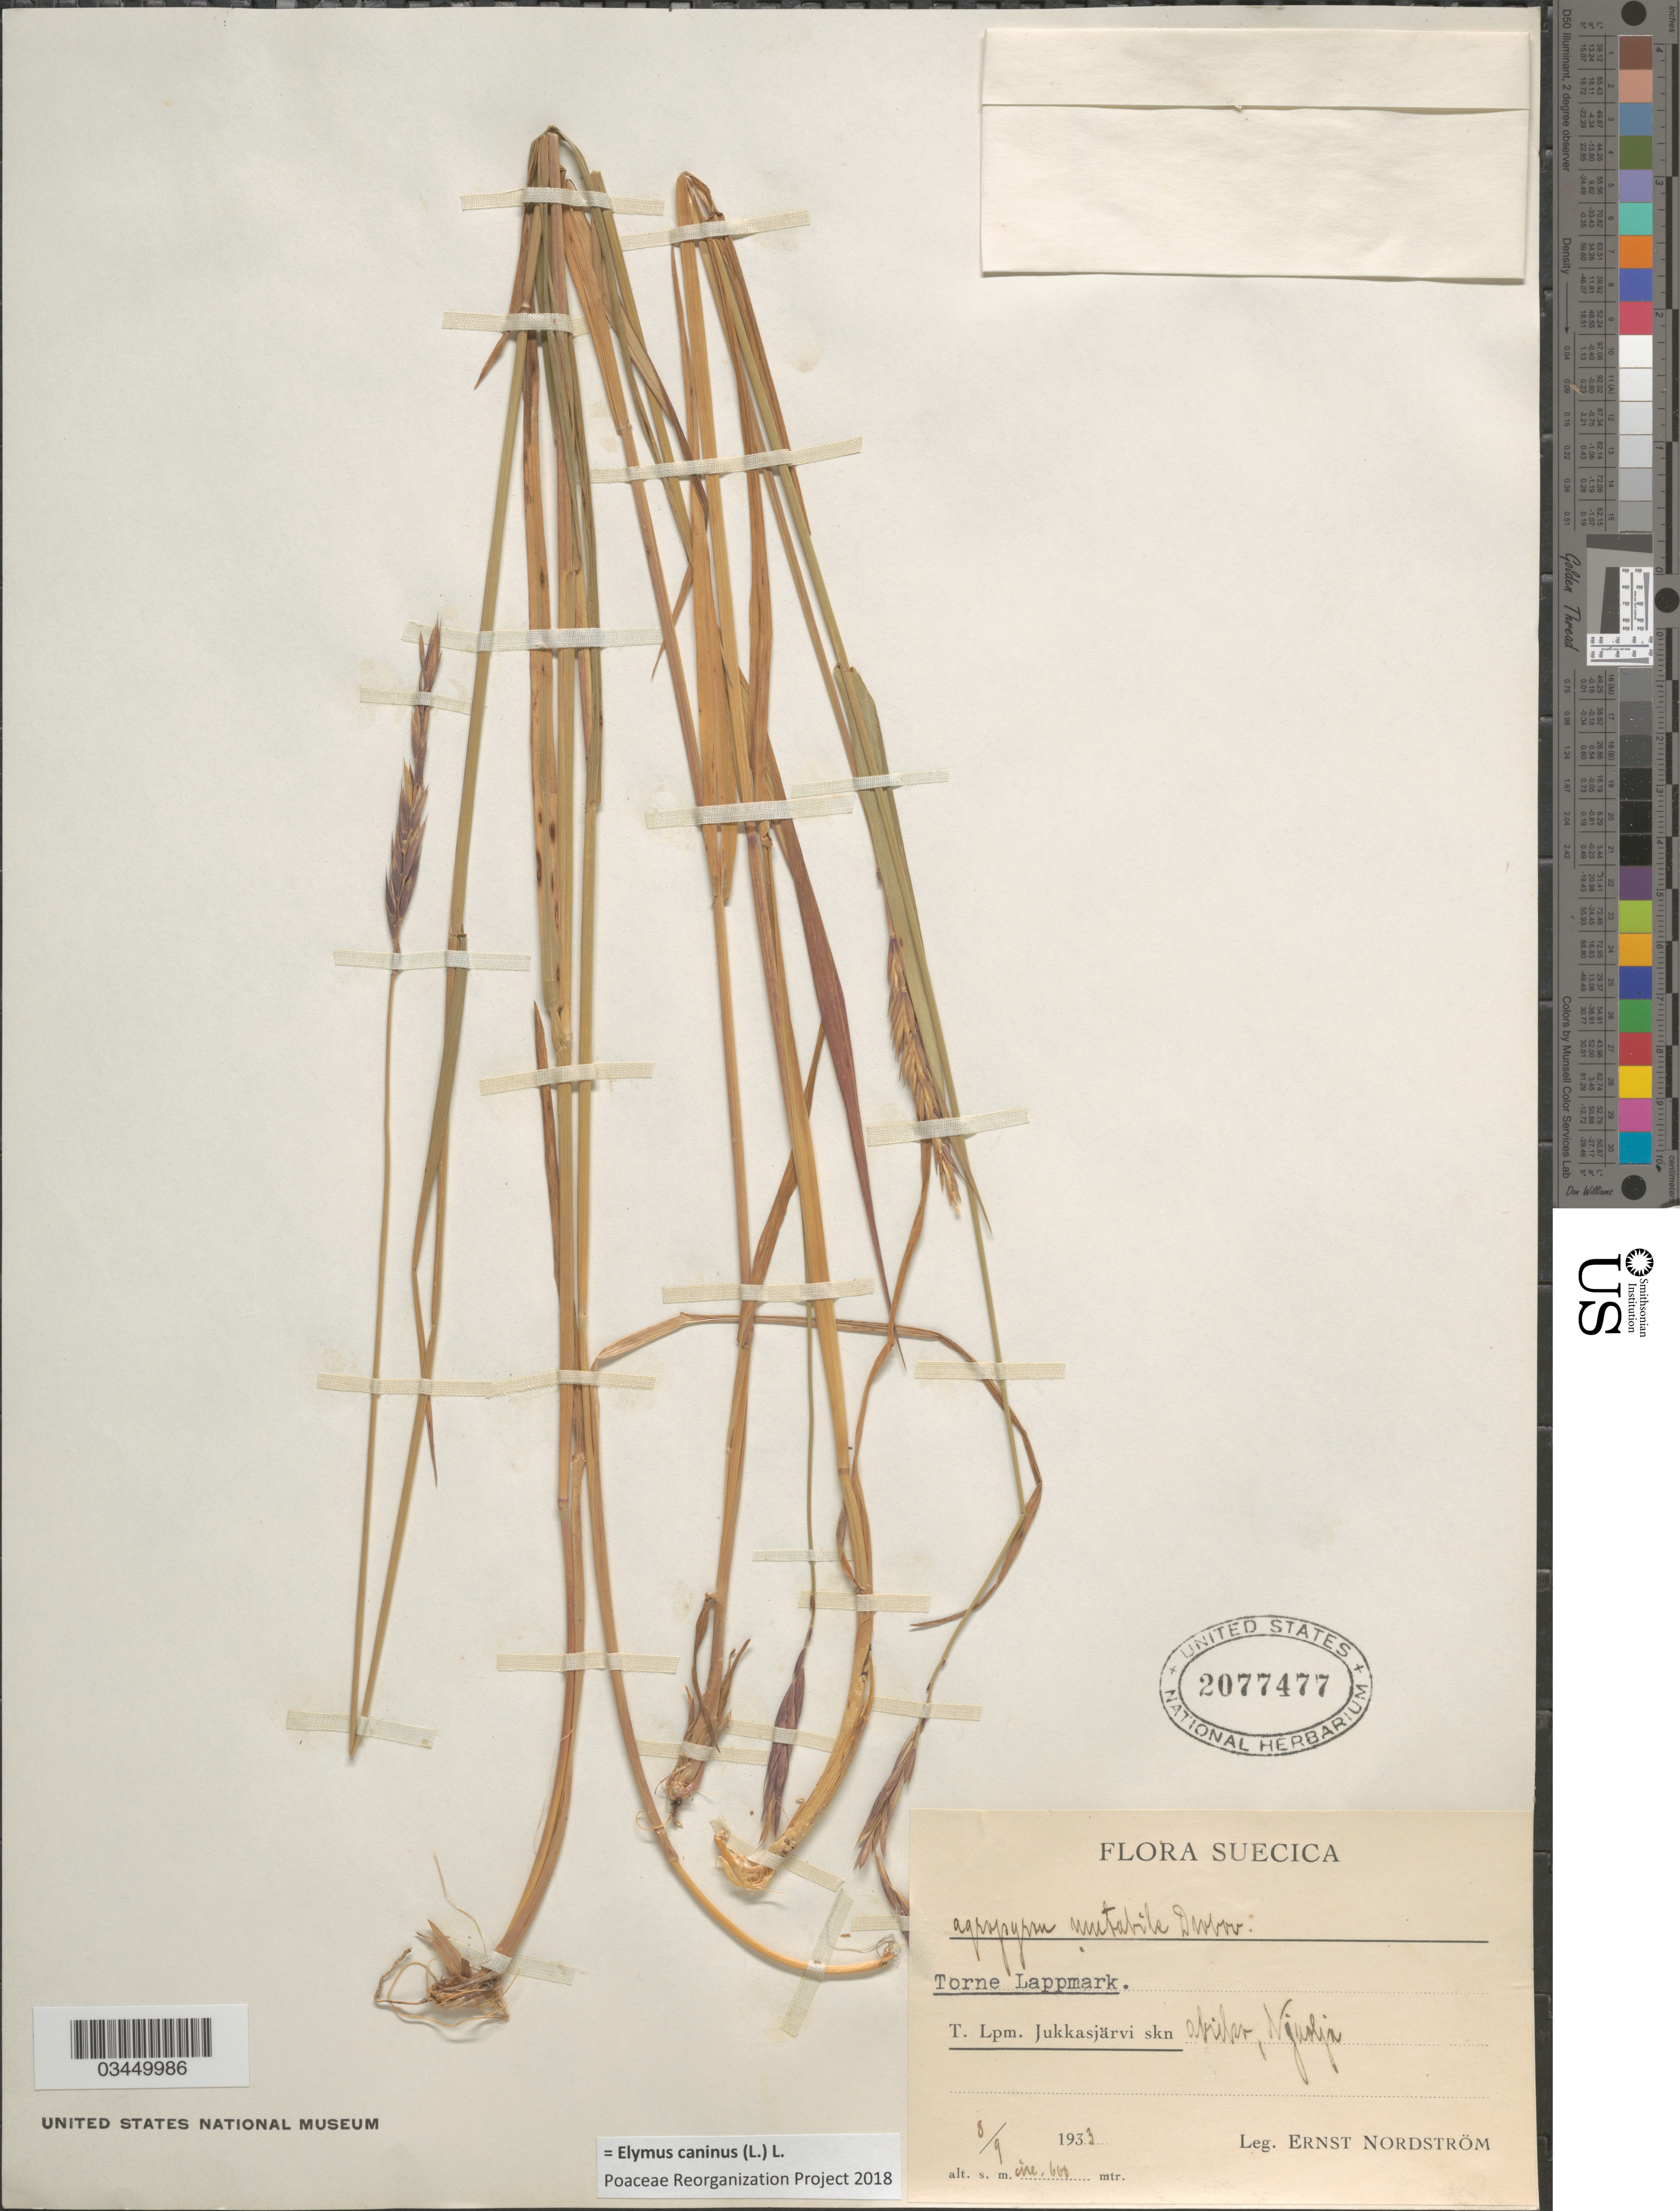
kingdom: Plantae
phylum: Tracheophyta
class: Liliopsida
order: Poales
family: Poaceae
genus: Elymus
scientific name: Elymus caninus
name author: (L.) L.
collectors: E. Nordström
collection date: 1933-09-08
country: Sweden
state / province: Norrbotten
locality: Suecica. Torne Lappmark. T. Lpm. Jukkasjärvi skn abisko, Njuolja.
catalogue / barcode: US 2077477